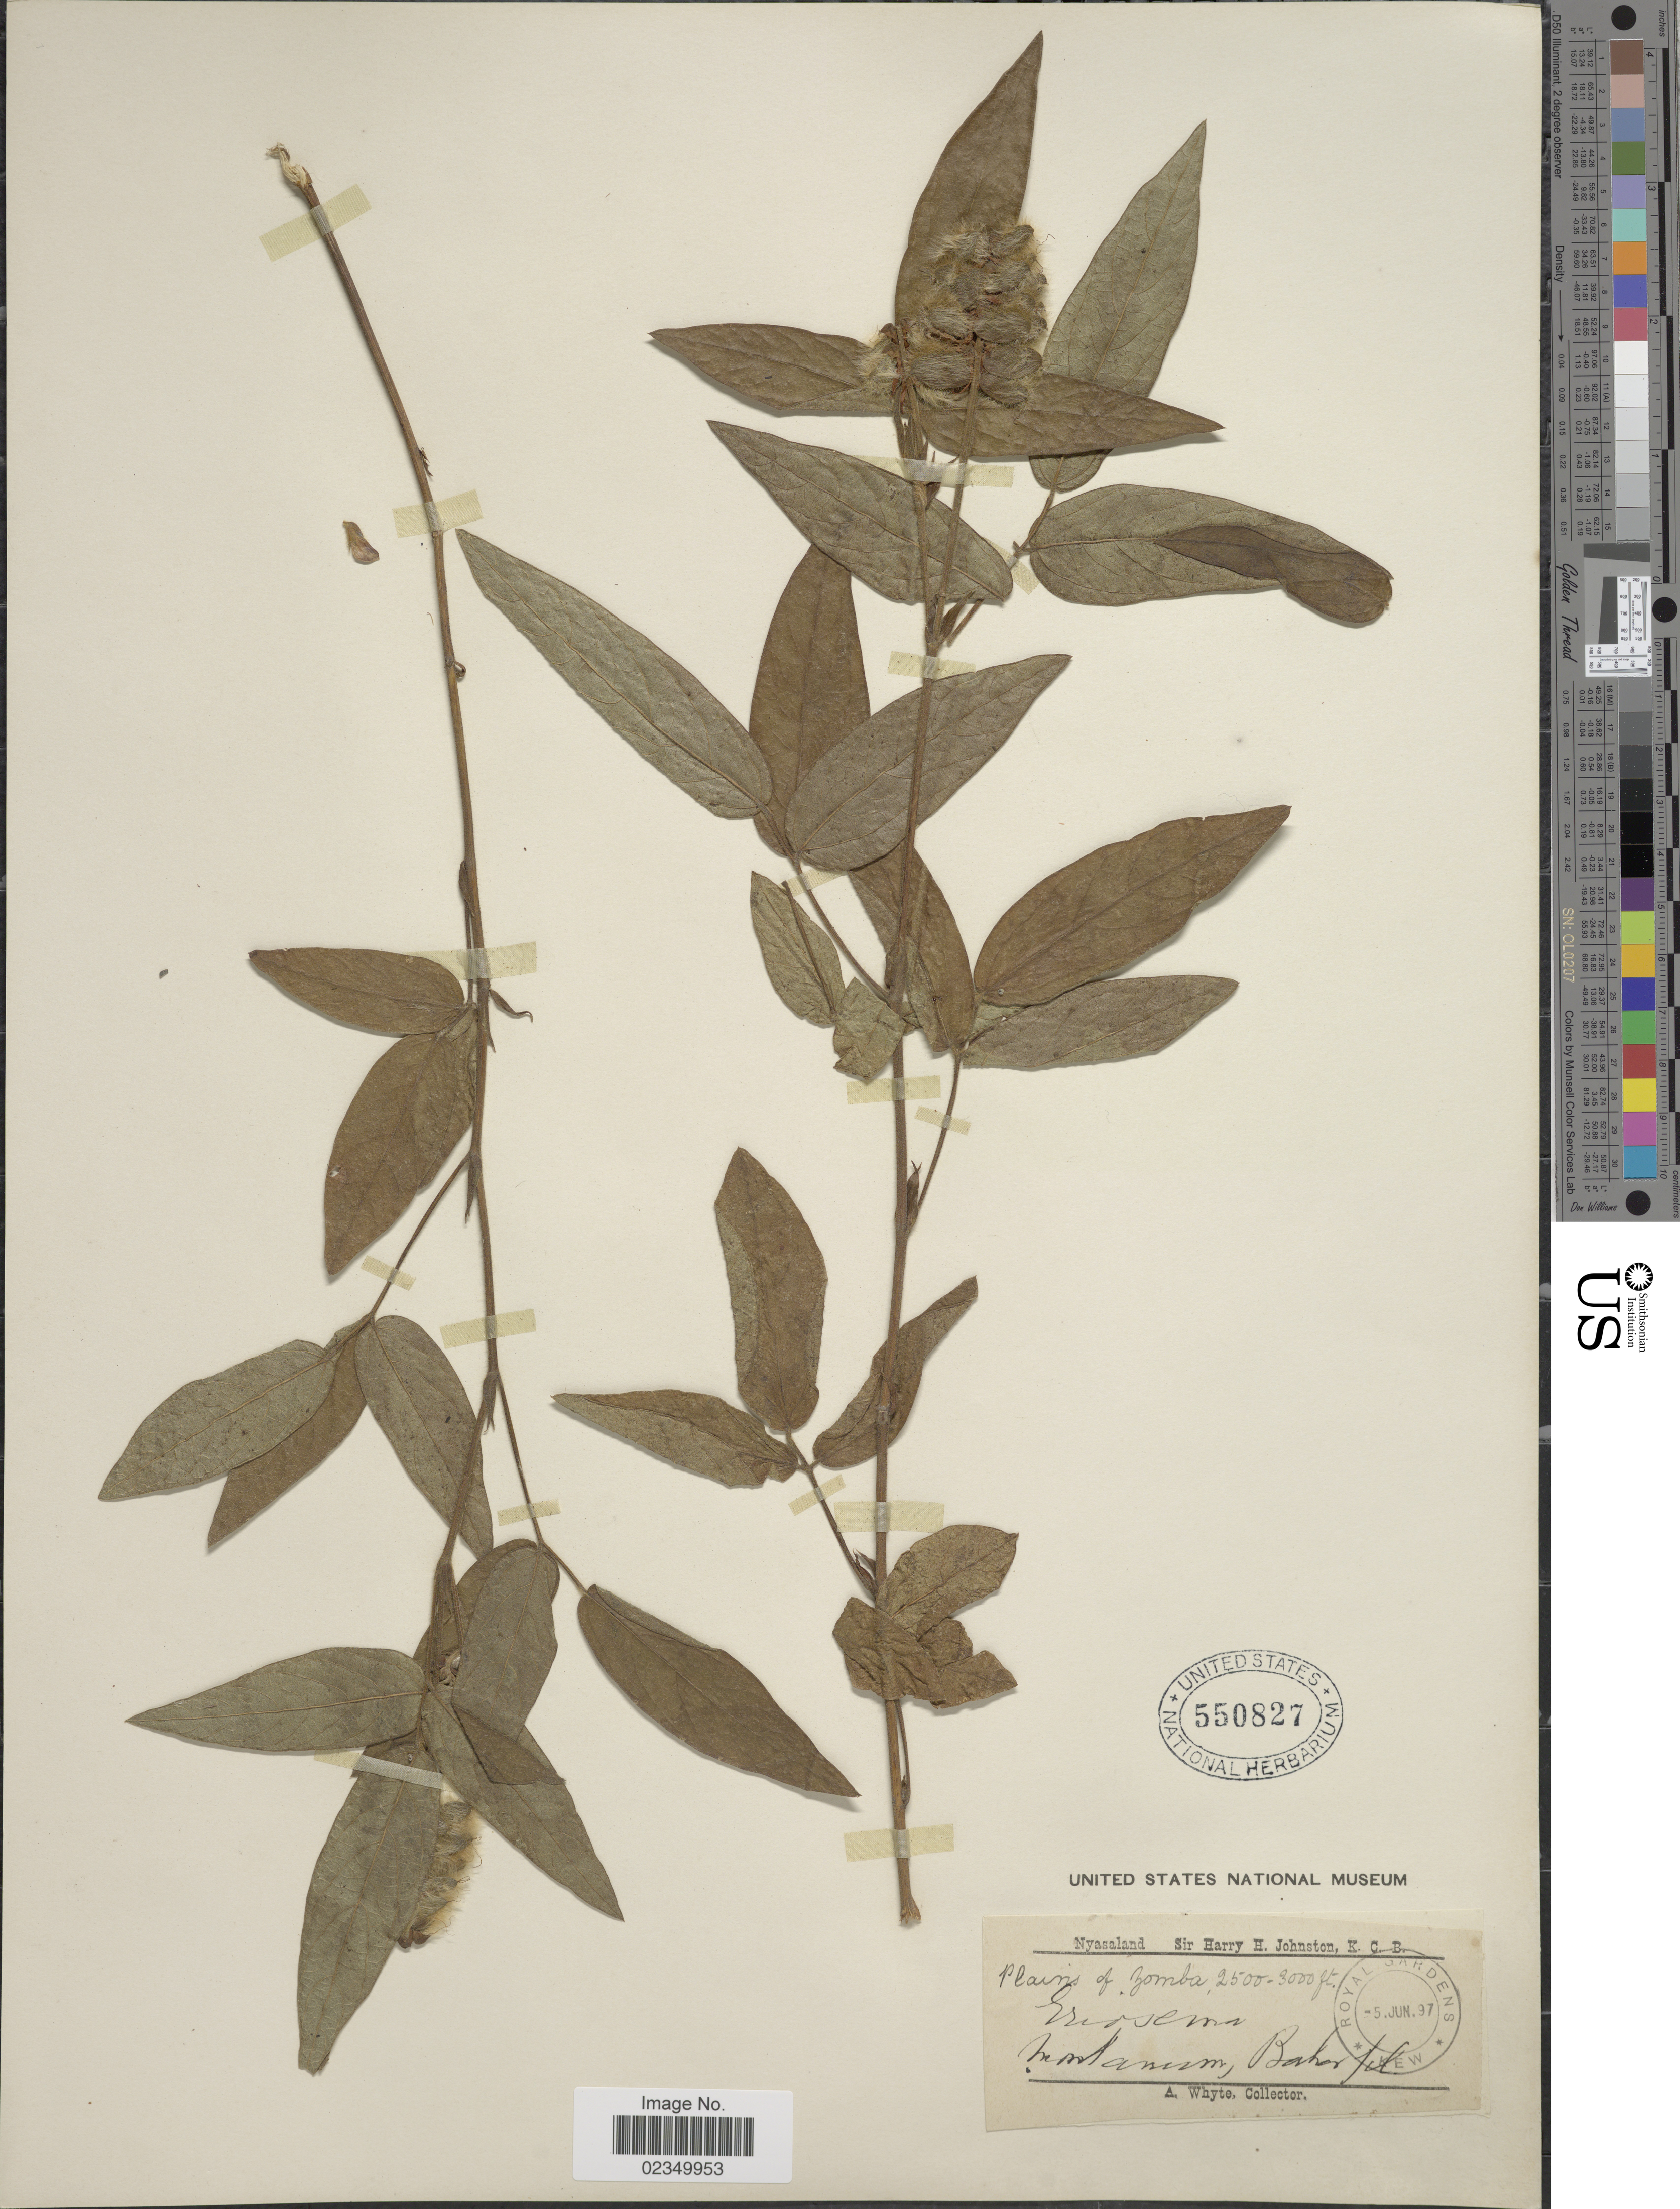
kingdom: Plantae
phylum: Tracheophyta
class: Magnoliopsida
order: Fabales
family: Fabaceae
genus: Eriosema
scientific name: Eriosema montanum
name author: Baker f.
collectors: A. Whyte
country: Malawi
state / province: Southern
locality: Nyasaland - Plains of Zomba.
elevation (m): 762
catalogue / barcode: US 550827